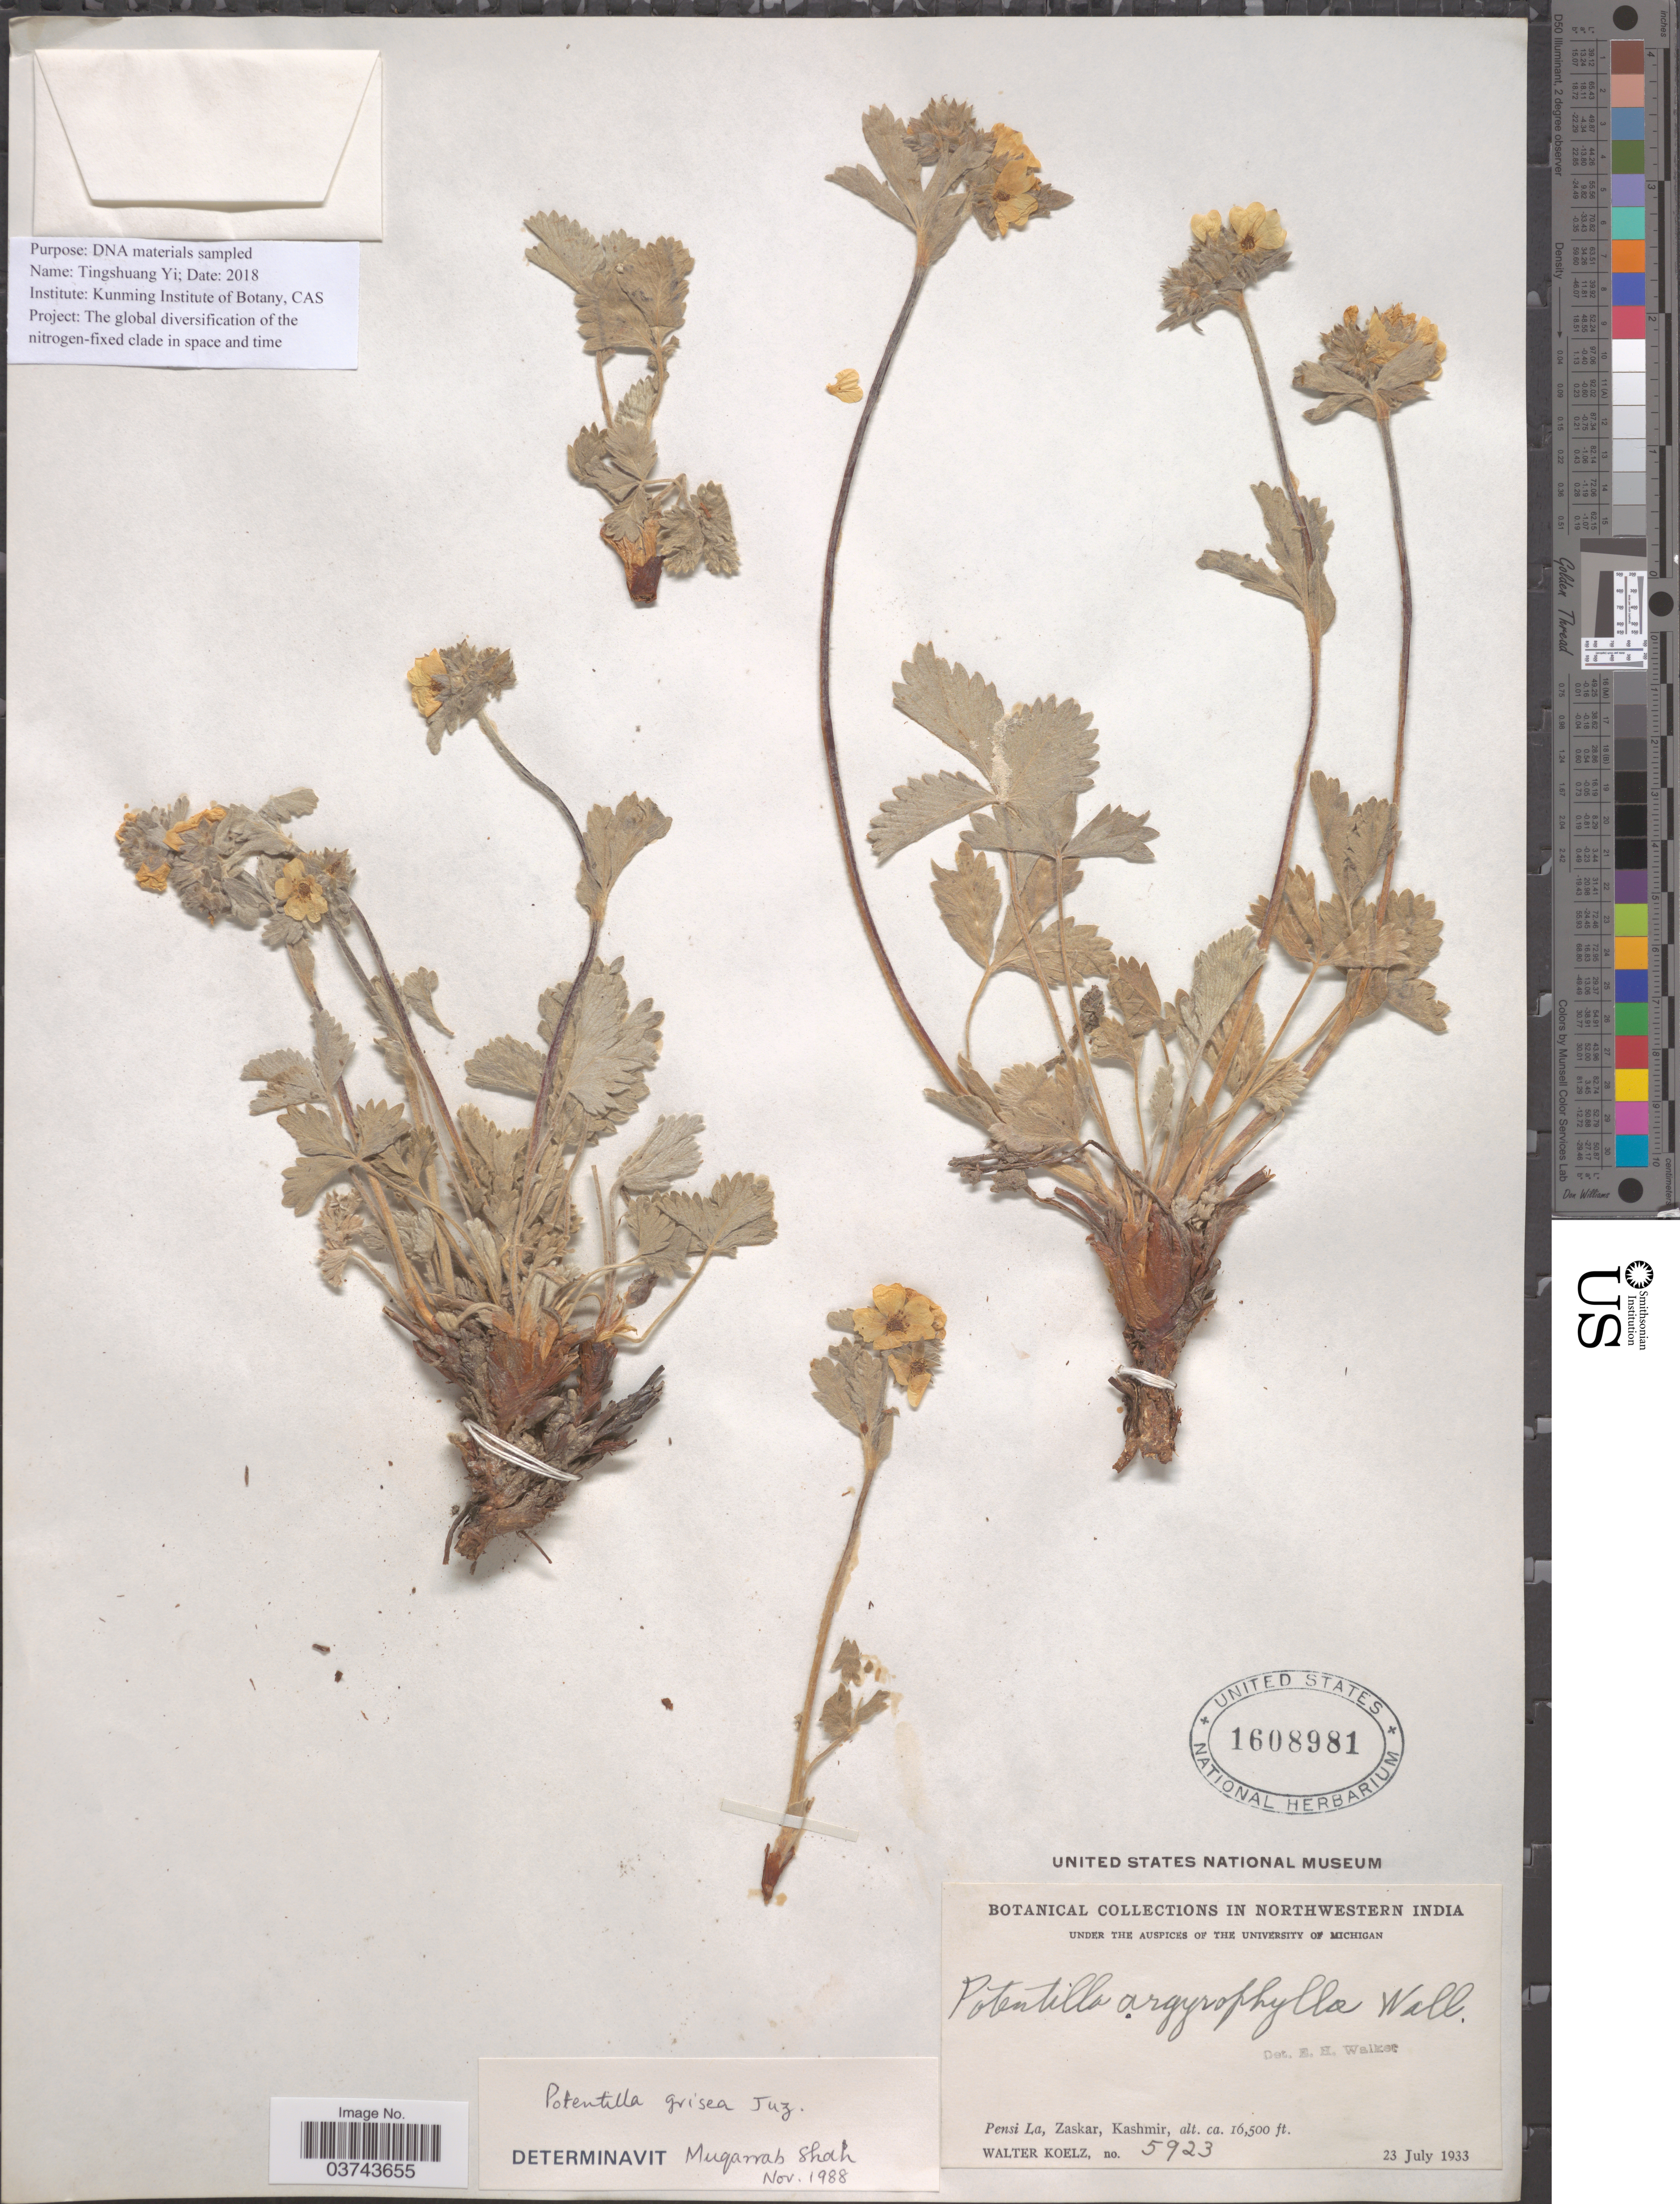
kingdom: Plantae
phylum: Tracheophyta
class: Magnoliopsida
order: Rosales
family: Rosaceae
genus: Potentilla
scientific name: Potentilla grisea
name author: Juz.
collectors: W. N. Koelz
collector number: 5923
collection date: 1933-07-23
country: India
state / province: Jammu and Kashmir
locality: Northwestern India. Pensi La, Zaskar, Kashmir.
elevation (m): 5029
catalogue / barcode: US 1608981